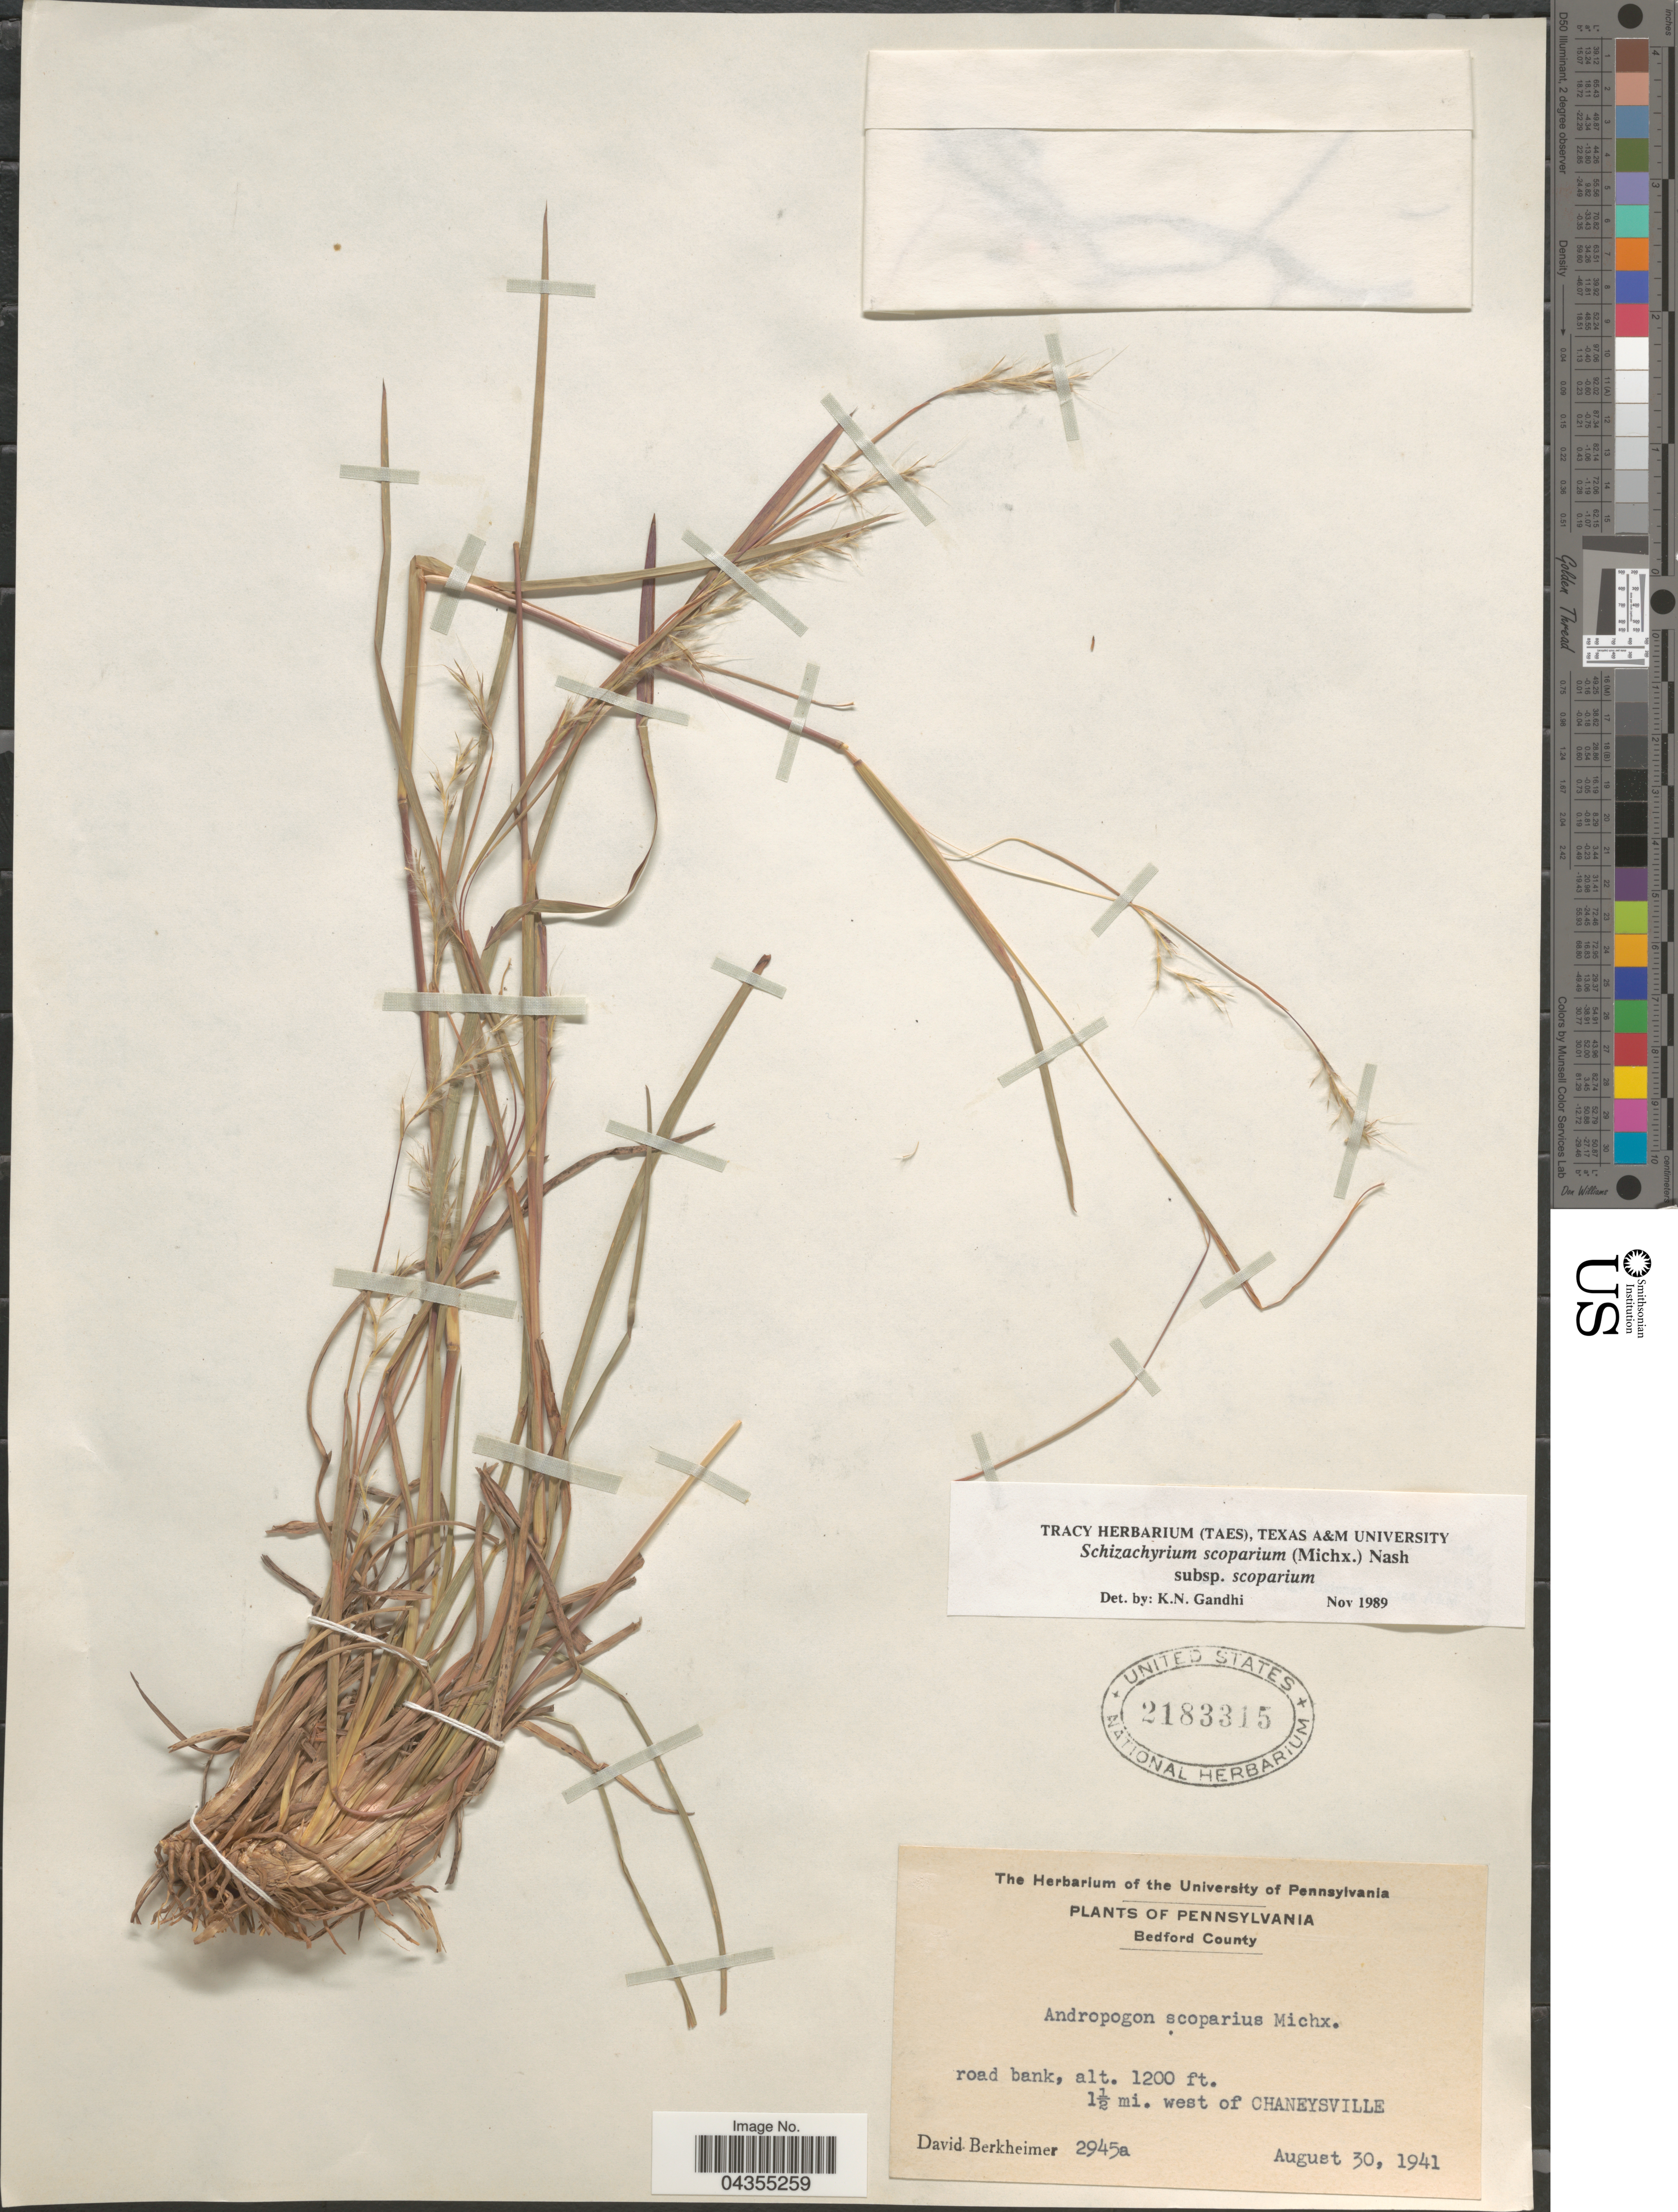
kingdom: Plantae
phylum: Tracheophyta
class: Liliopsida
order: Poales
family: Poaceae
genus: Schizachyrium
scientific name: Schizachyrium scoparium var. scoparium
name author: (Michx.) Nash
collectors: D. Berkheimer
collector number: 2945a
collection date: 1941-08-30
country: United States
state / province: Pennsylvania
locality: Bedford County. Road bank. 1½ mi. west of Chaneysville.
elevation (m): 366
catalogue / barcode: US 2183315